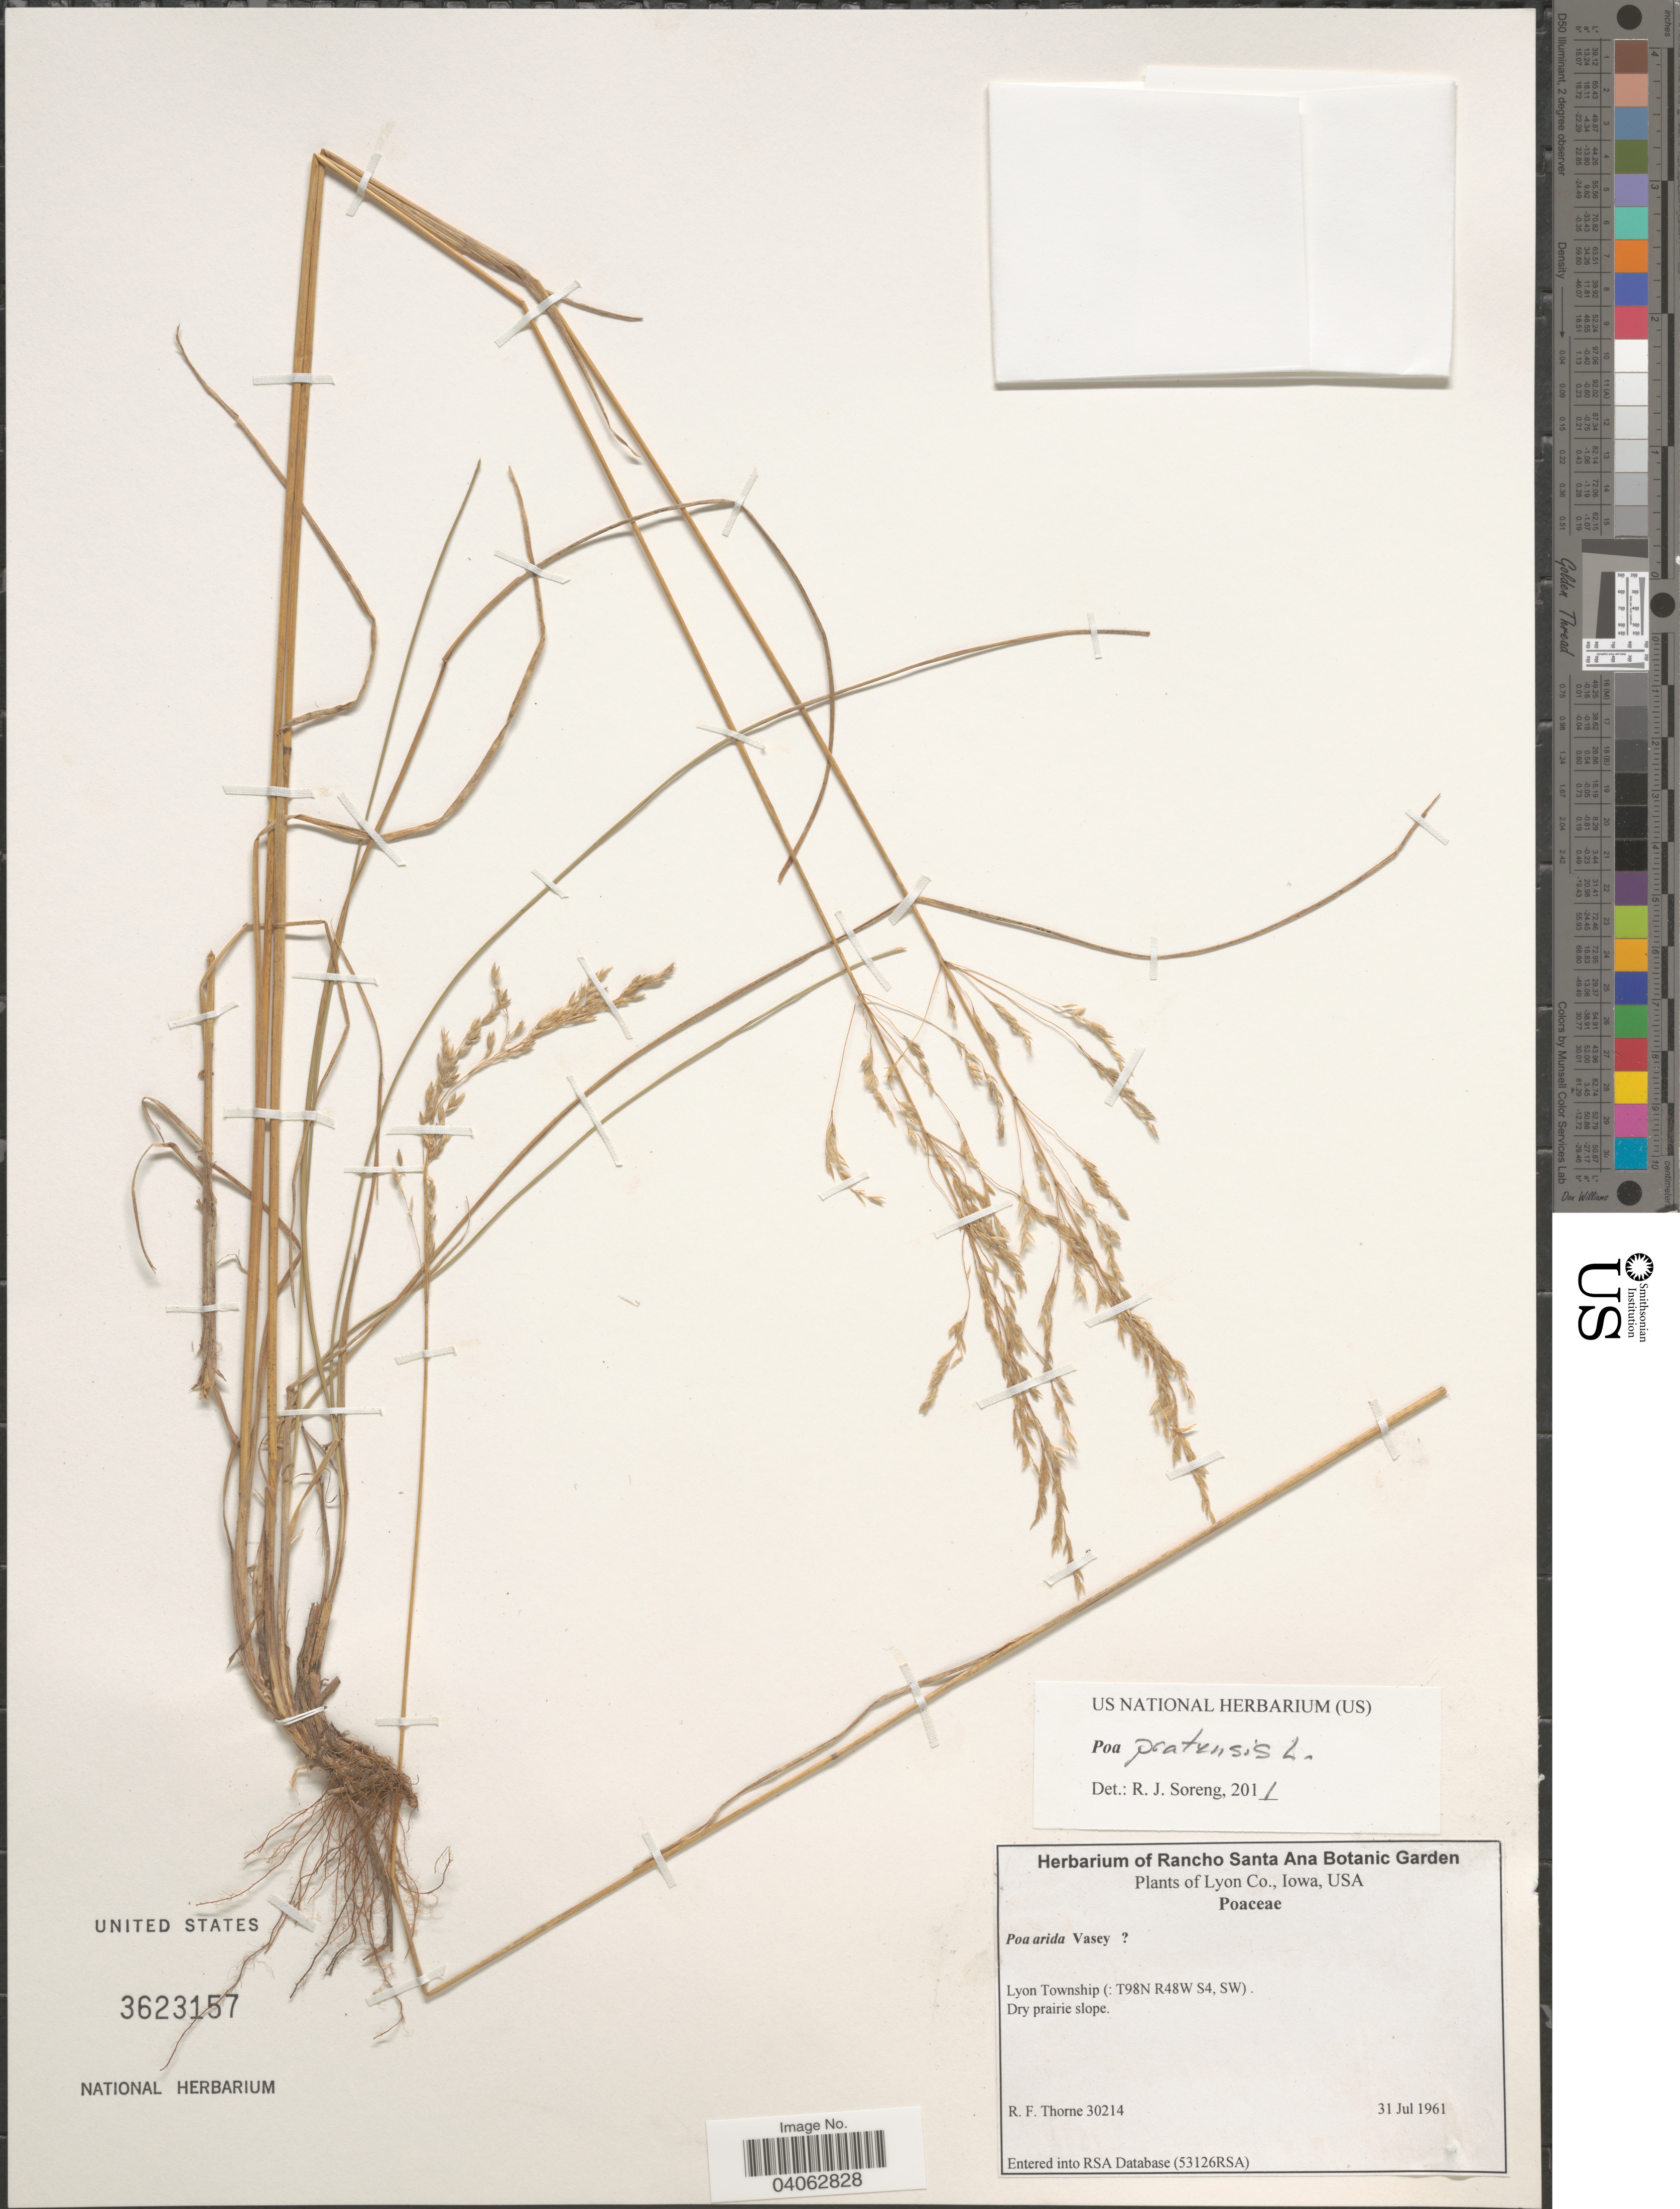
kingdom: Plantae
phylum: Tracheophyta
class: Liliopsida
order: Poales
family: Poaceae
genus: Poa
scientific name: Poa pratensis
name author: L.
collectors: R. Thorne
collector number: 30214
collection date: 1961-07-31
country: United States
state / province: Iowa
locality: Lyon Co. Lyon Township (: T98N R48W S4, SW).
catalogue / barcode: US 3623157